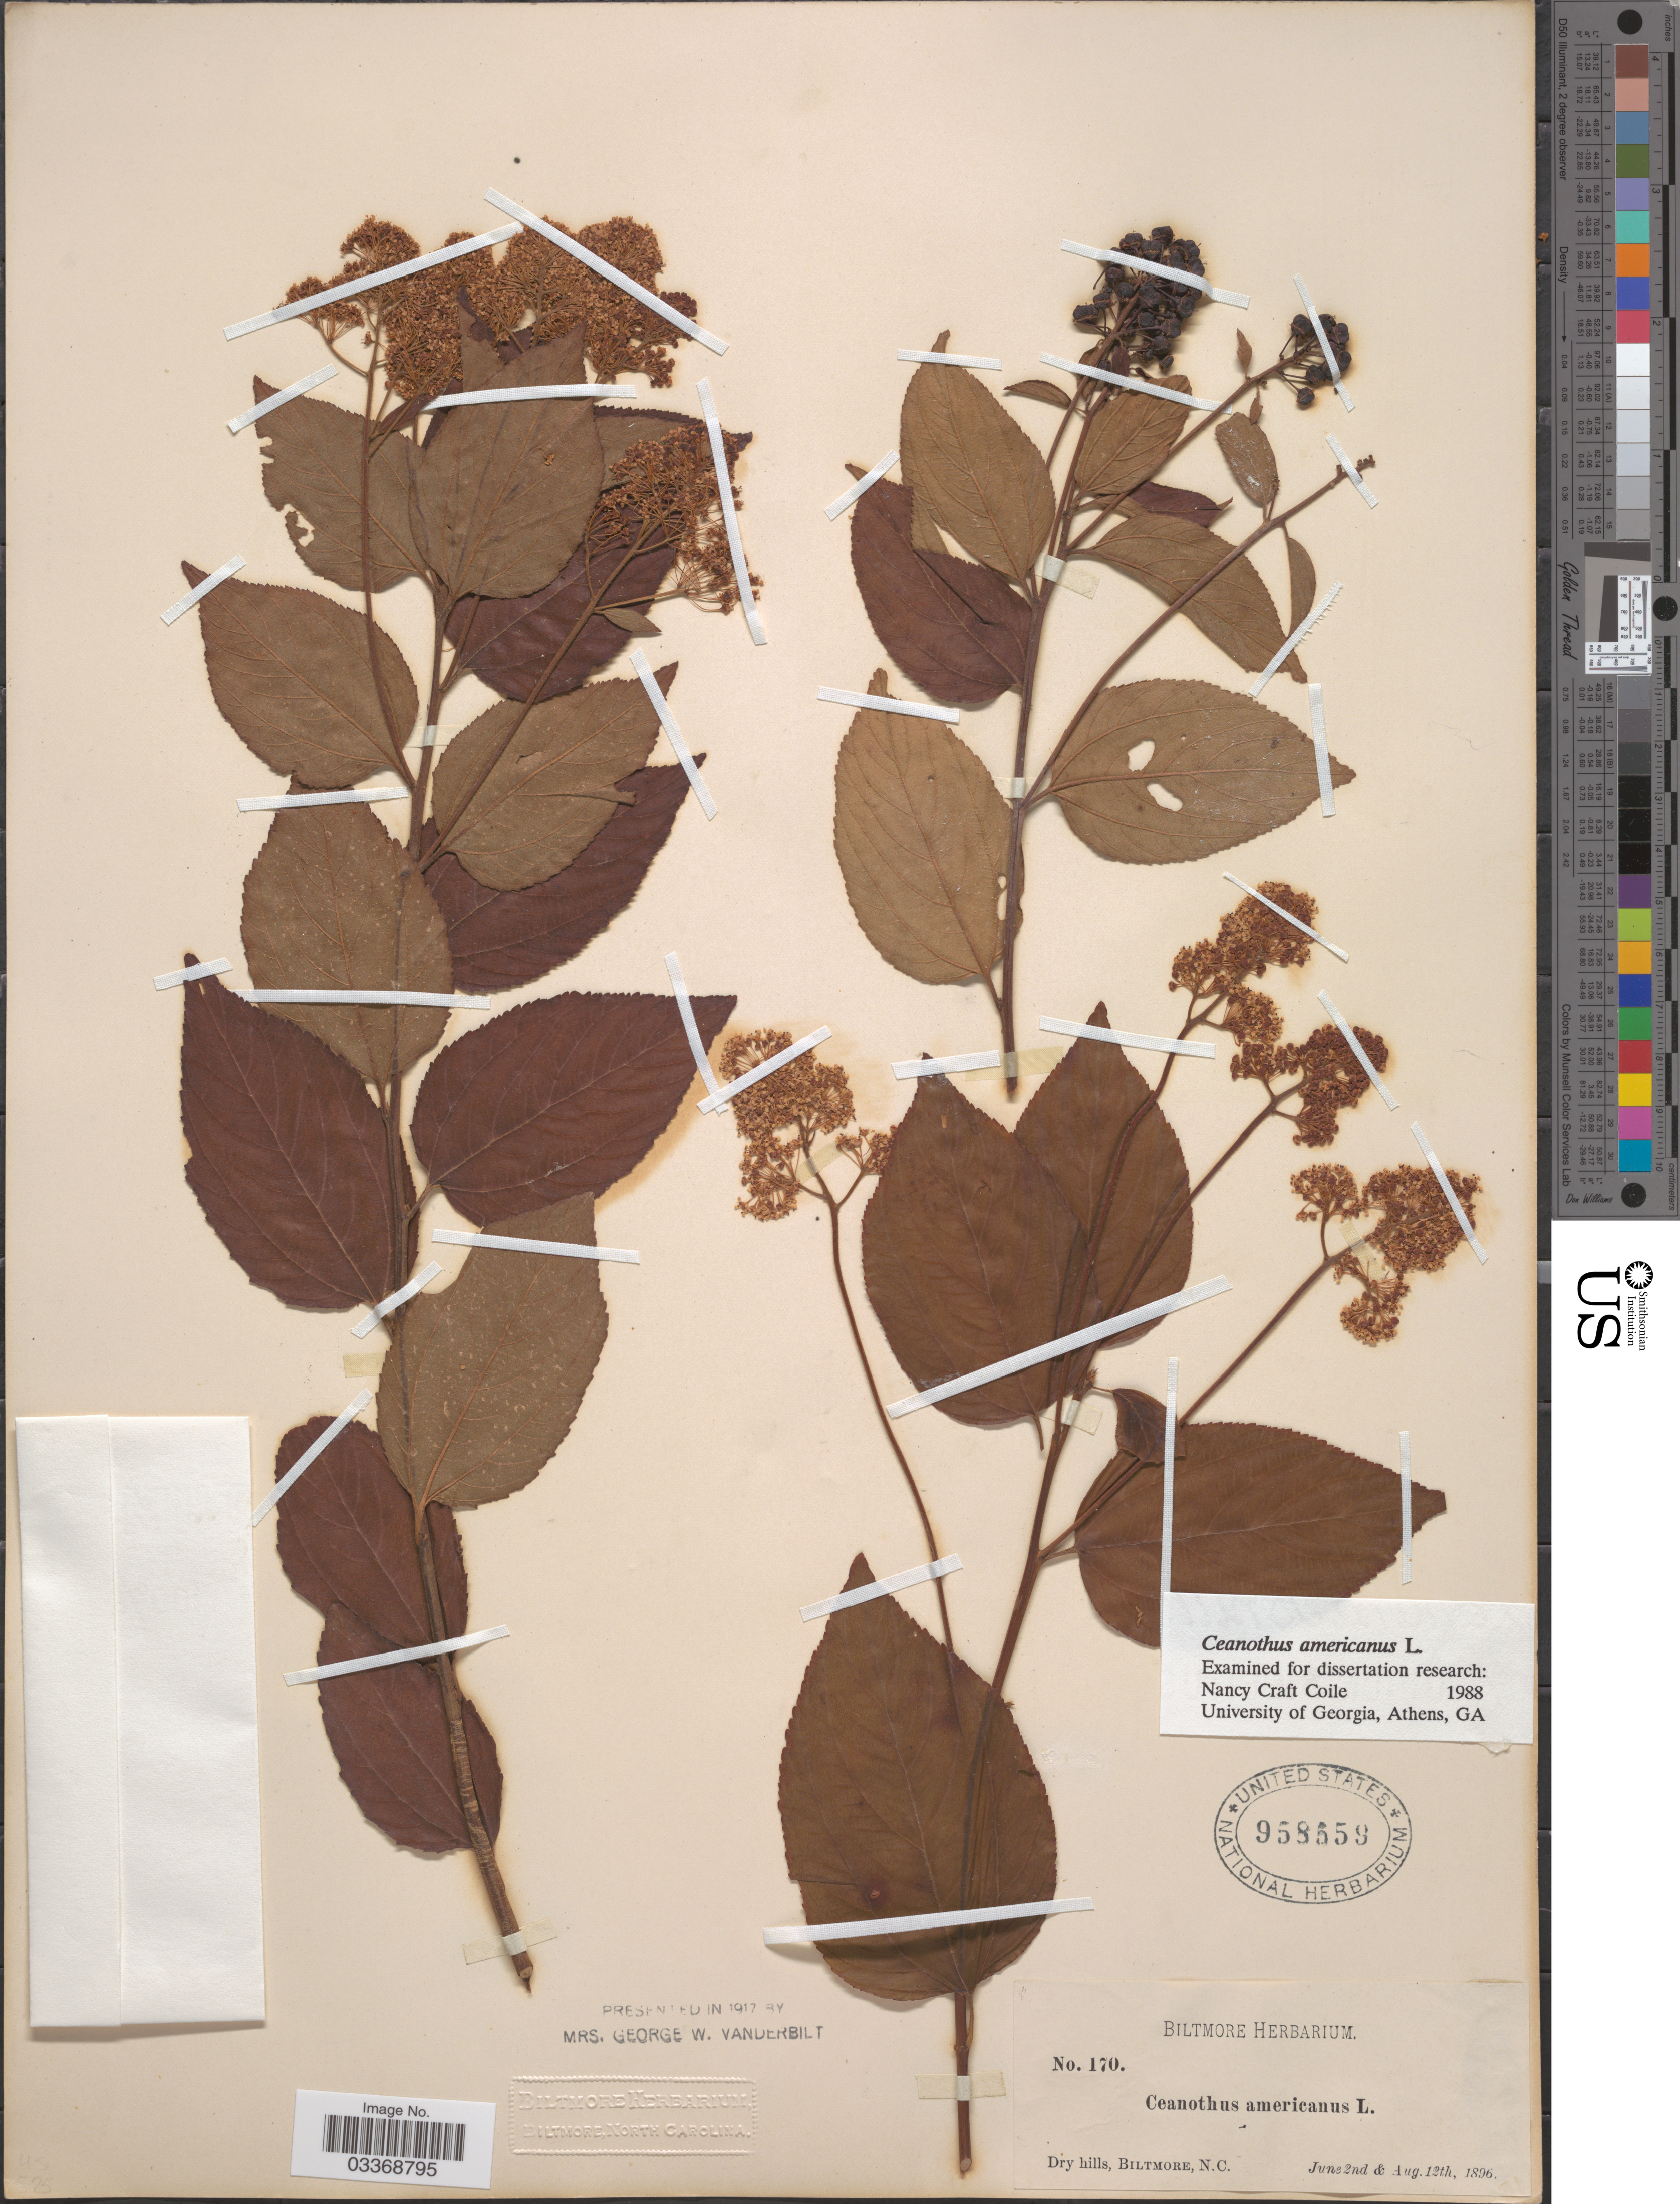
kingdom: Plantae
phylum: Tracheophyta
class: Magnoliopsida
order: Rosales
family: Rhamnaceae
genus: Ceanothus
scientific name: Ceanothus americanus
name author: L.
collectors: ex herb. Biltmore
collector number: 170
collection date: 1896-06-02/1896-08-12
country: United States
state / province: North Carolina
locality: Biltmore.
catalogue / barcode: US 958559